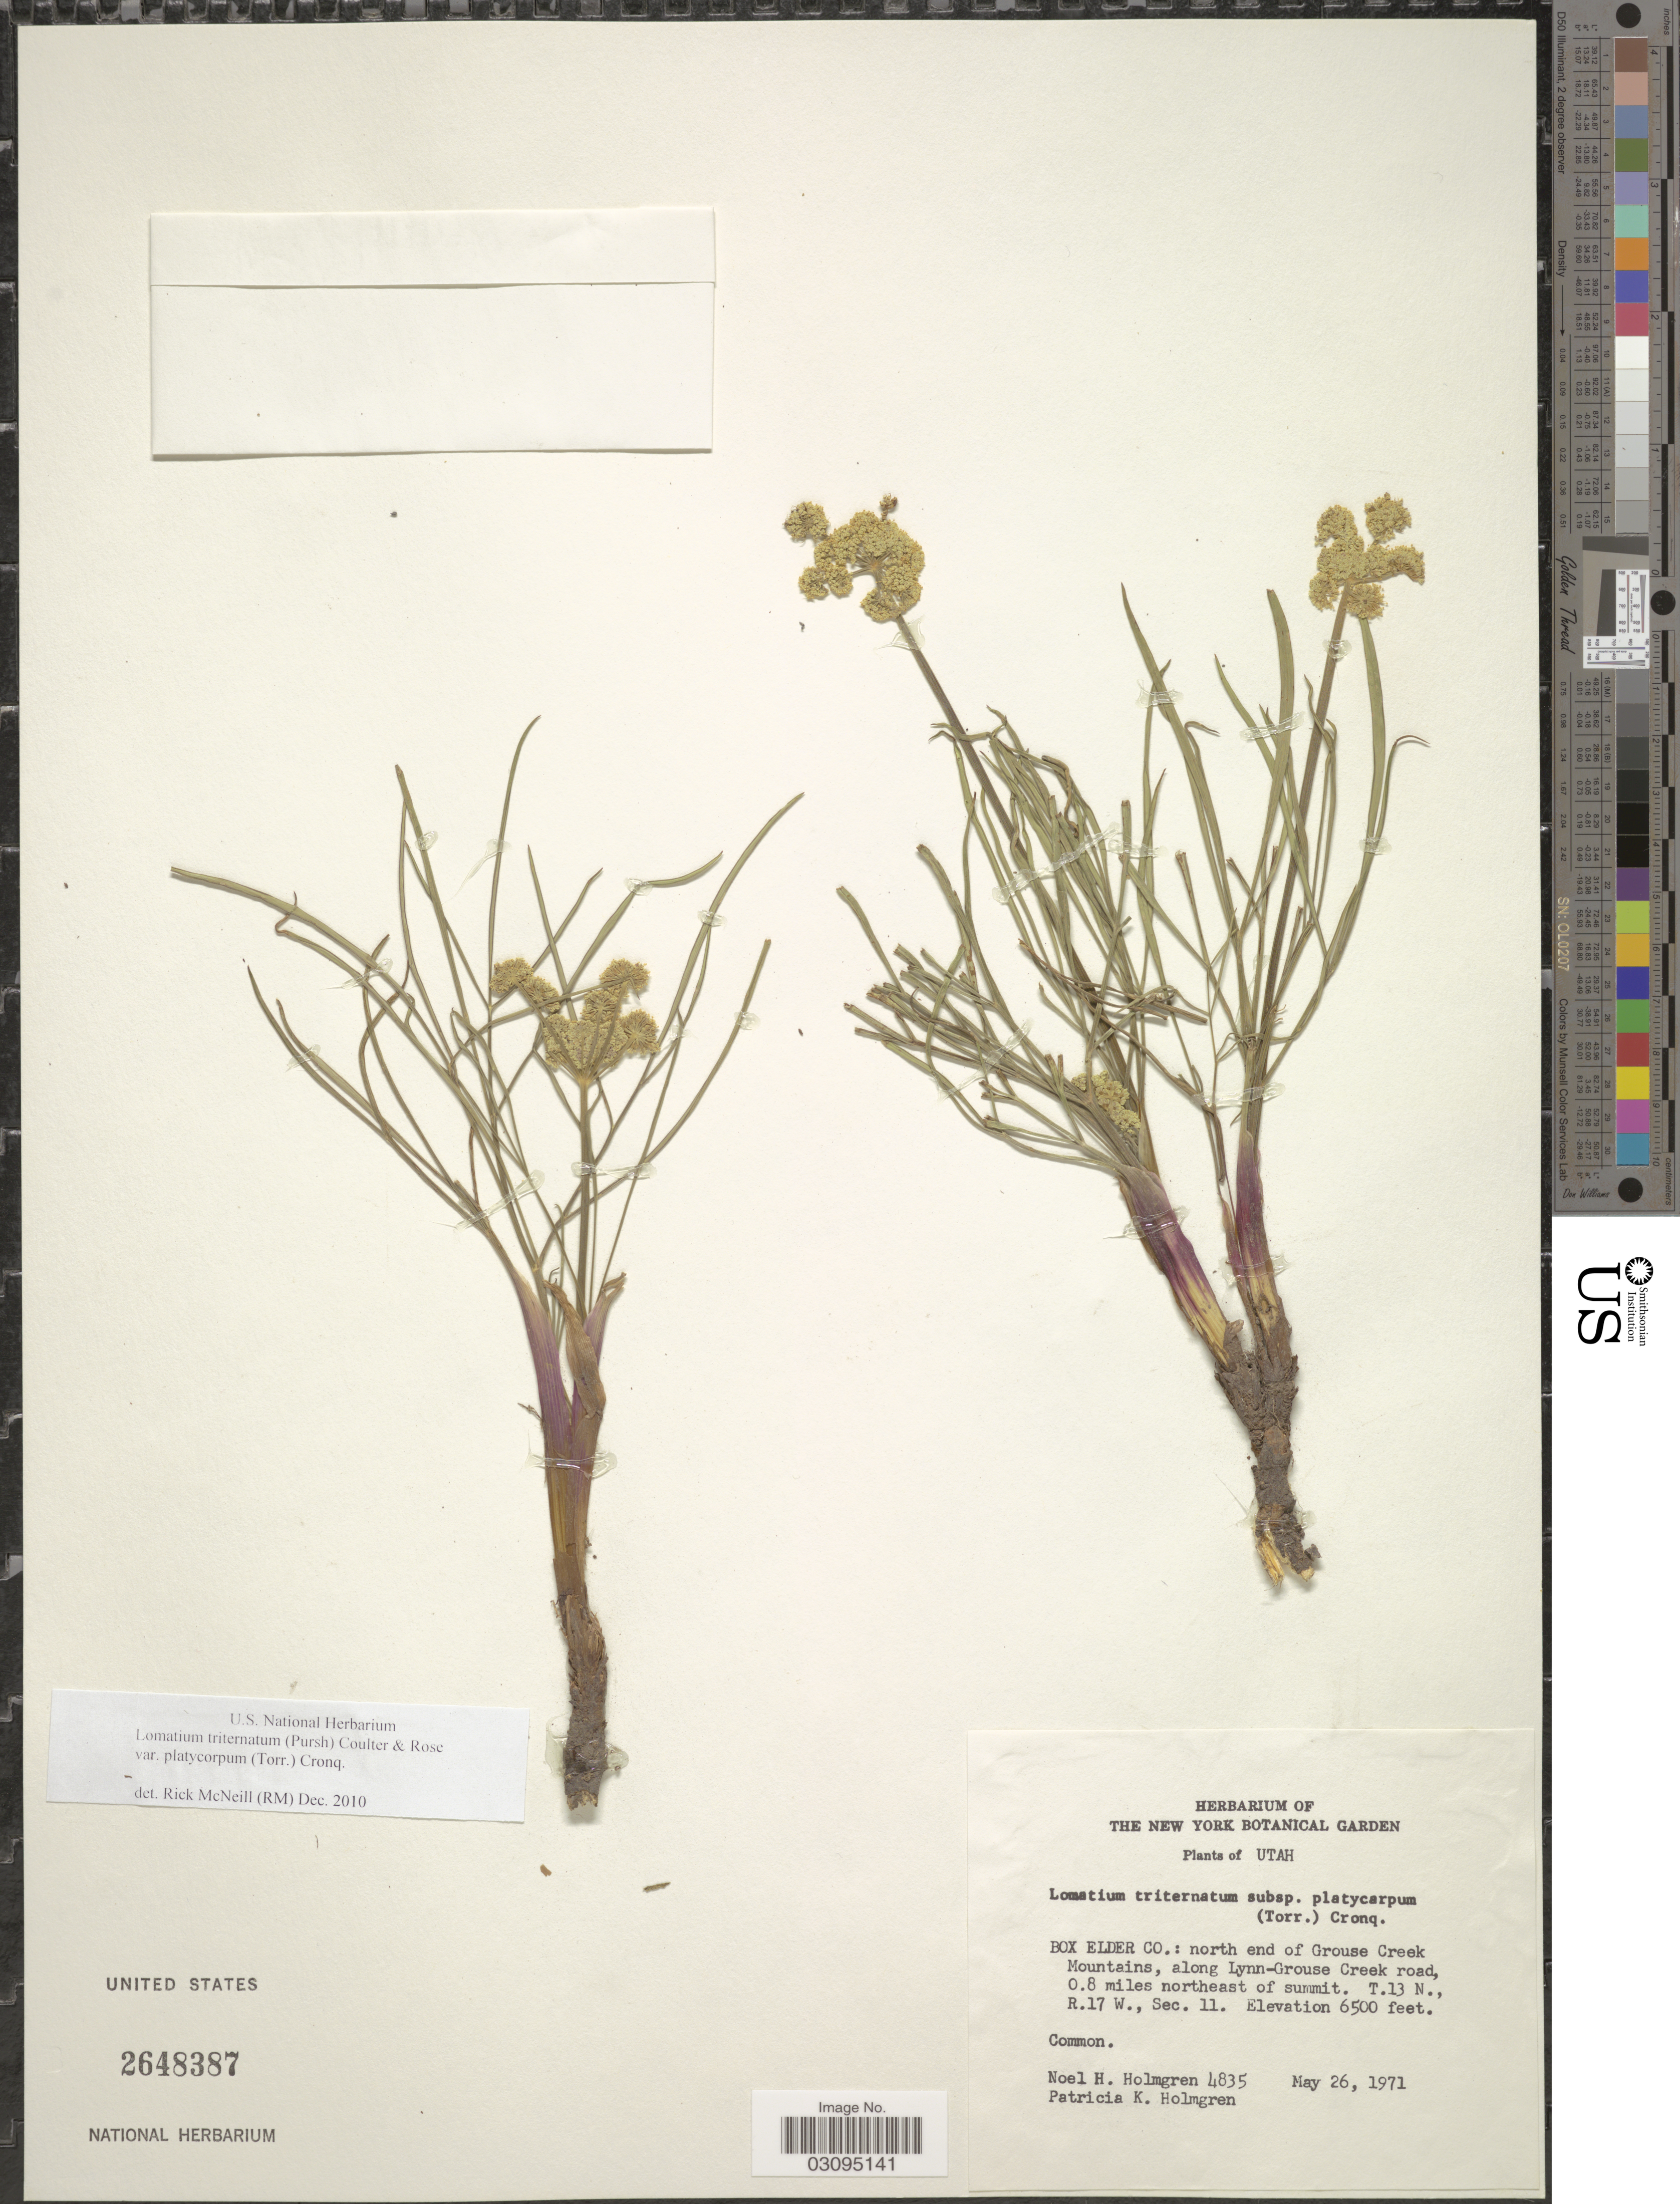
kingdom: Plantae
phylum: Tracheophyta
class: Magnoliopsida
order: Apiales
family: Apiaceae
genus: Lomatium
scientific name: Lomatium triternatum var. platycarpum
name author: (Torr.) B. Boivin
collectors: N. H. Holmgren & P. K. Holmgren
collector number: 4835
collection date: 1971-05-26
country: United States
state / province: Utah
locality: Box Elder Co.: north end of Grouse Creek Mountains, along Lynn-Grouse Creek road, 0.8 miles northeast of summit. T13N, R17W, Sec. 11.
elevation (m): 1981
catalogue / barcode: US 2648387